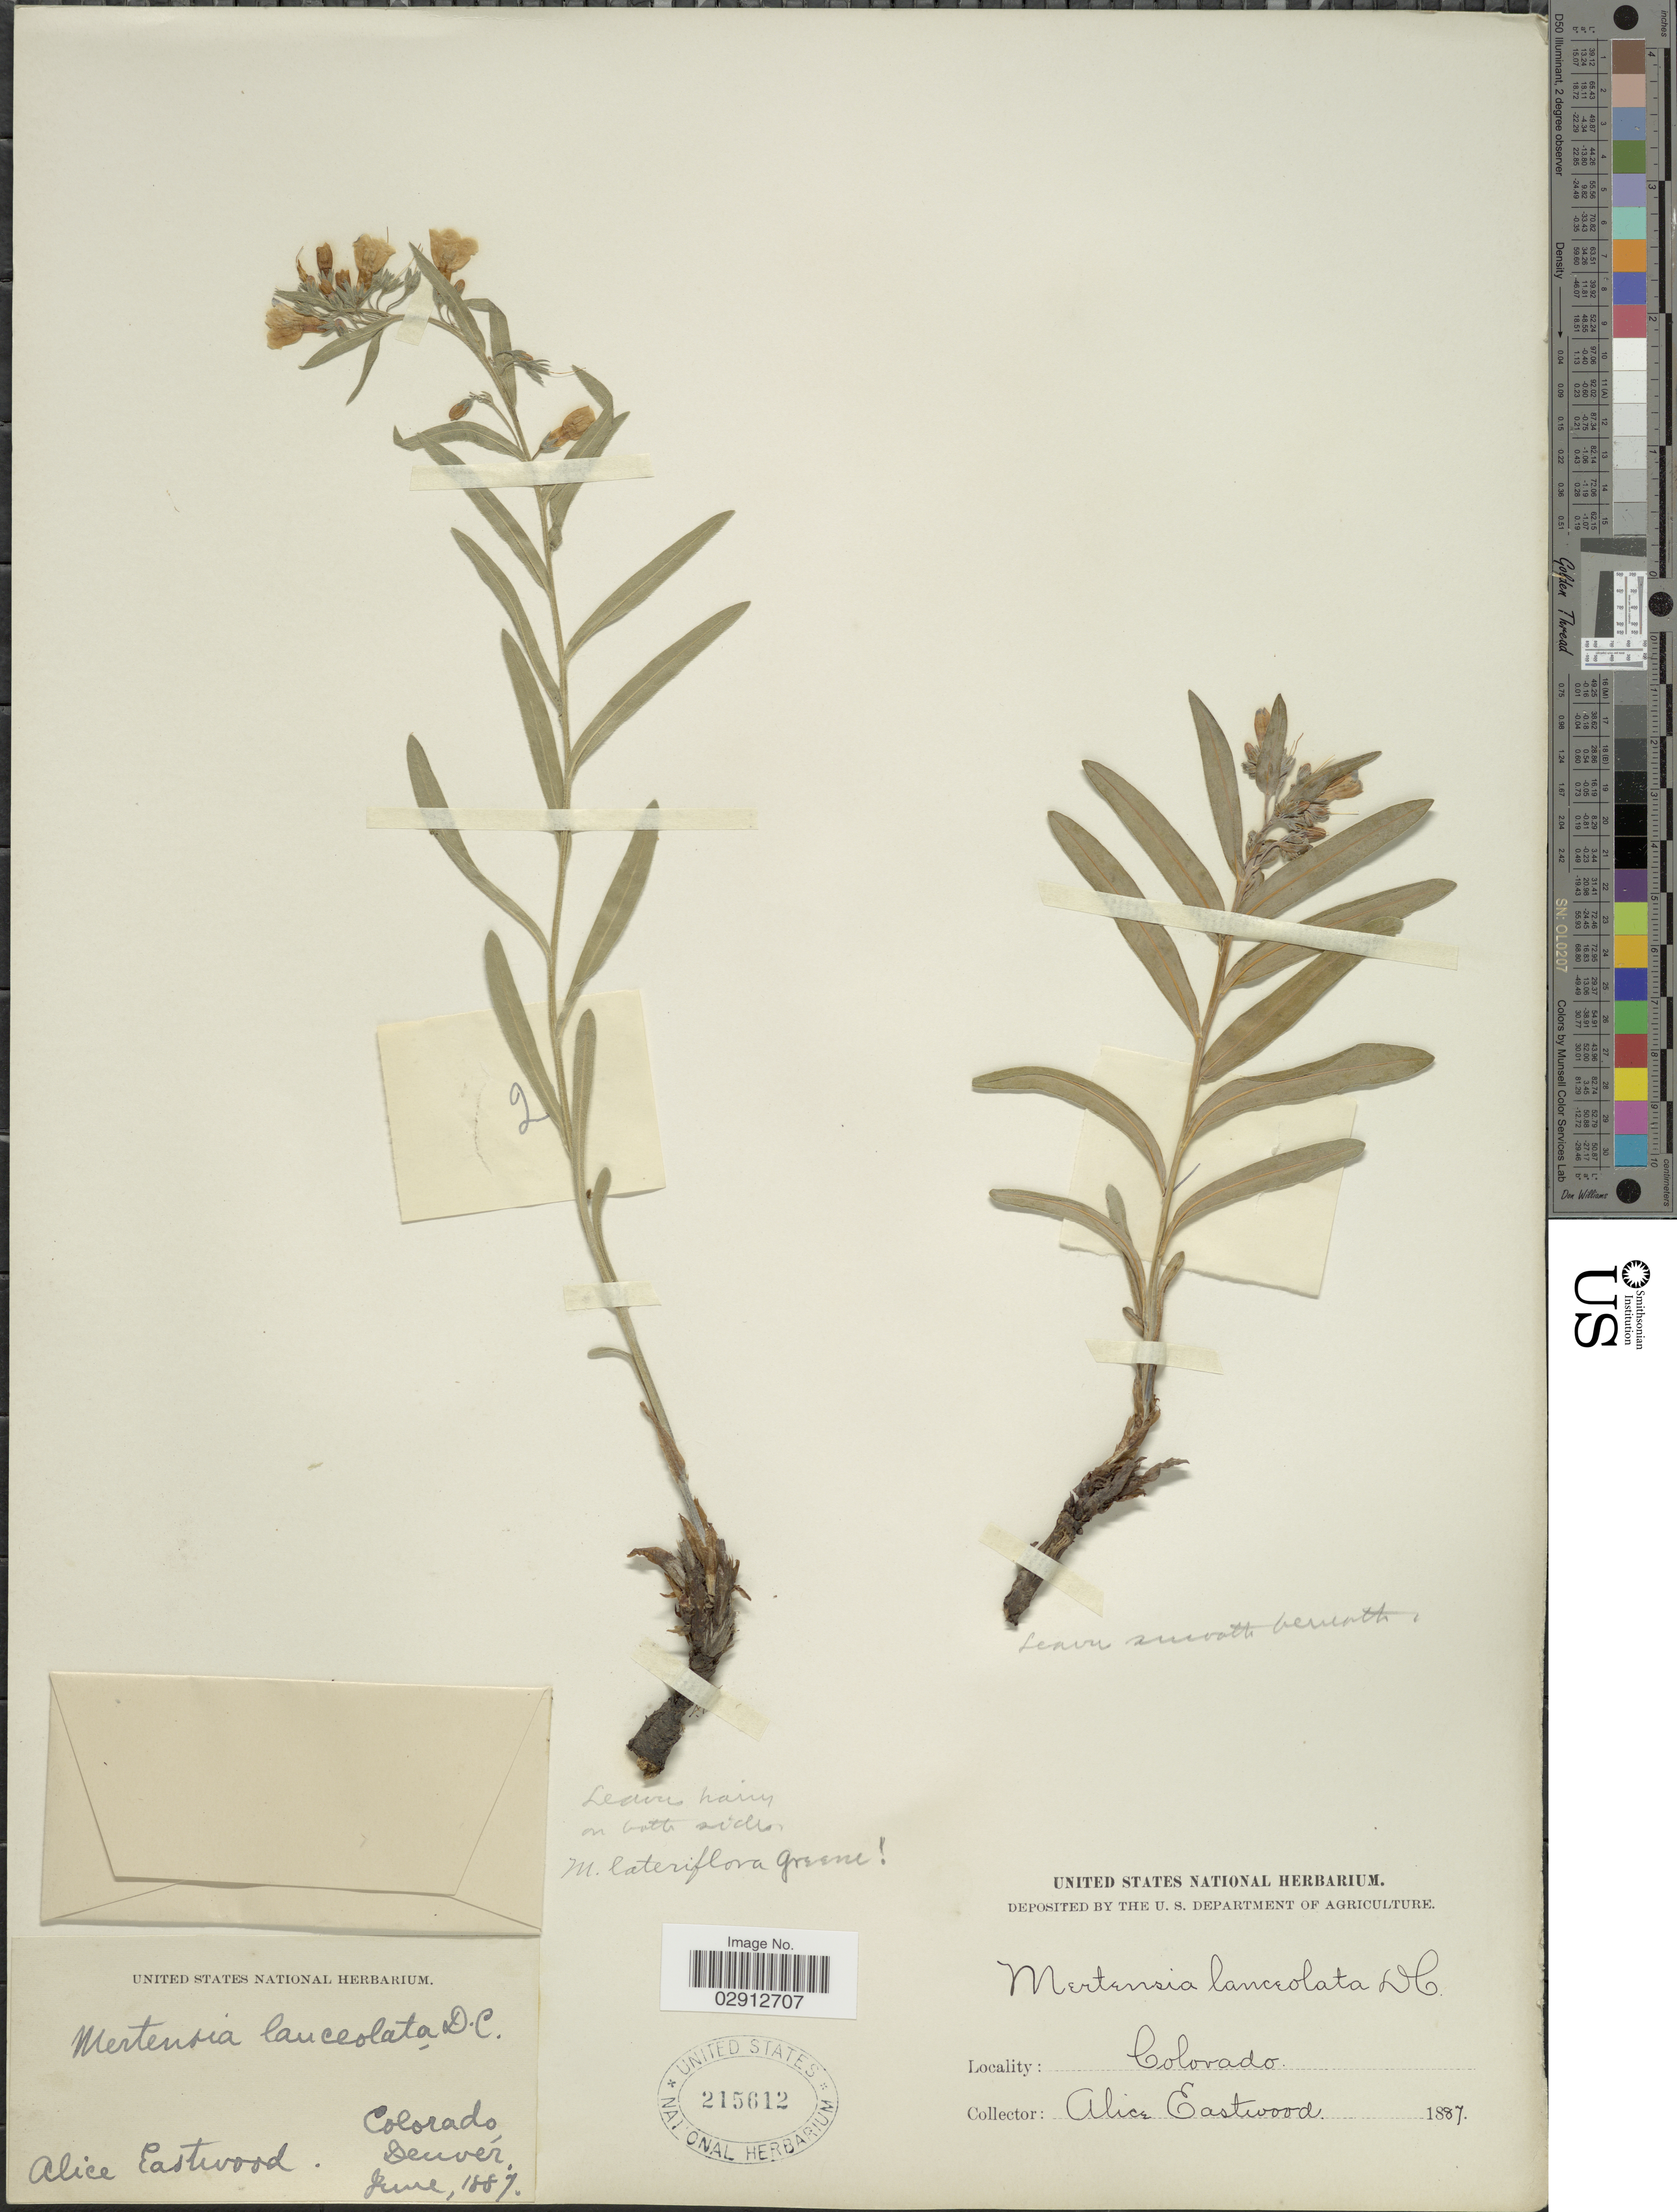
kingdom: Plantae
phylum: Tracheophyta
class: Magnoliopsida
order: Boraginales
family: Boraginaceae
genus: Mertensia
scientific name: Mertensia lanceolata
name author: (Pursh) DC. ex A. DC.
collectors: A. Eastwood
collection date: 1887-06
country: United States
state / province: Colorado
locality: Denver.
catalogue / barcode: US 215612